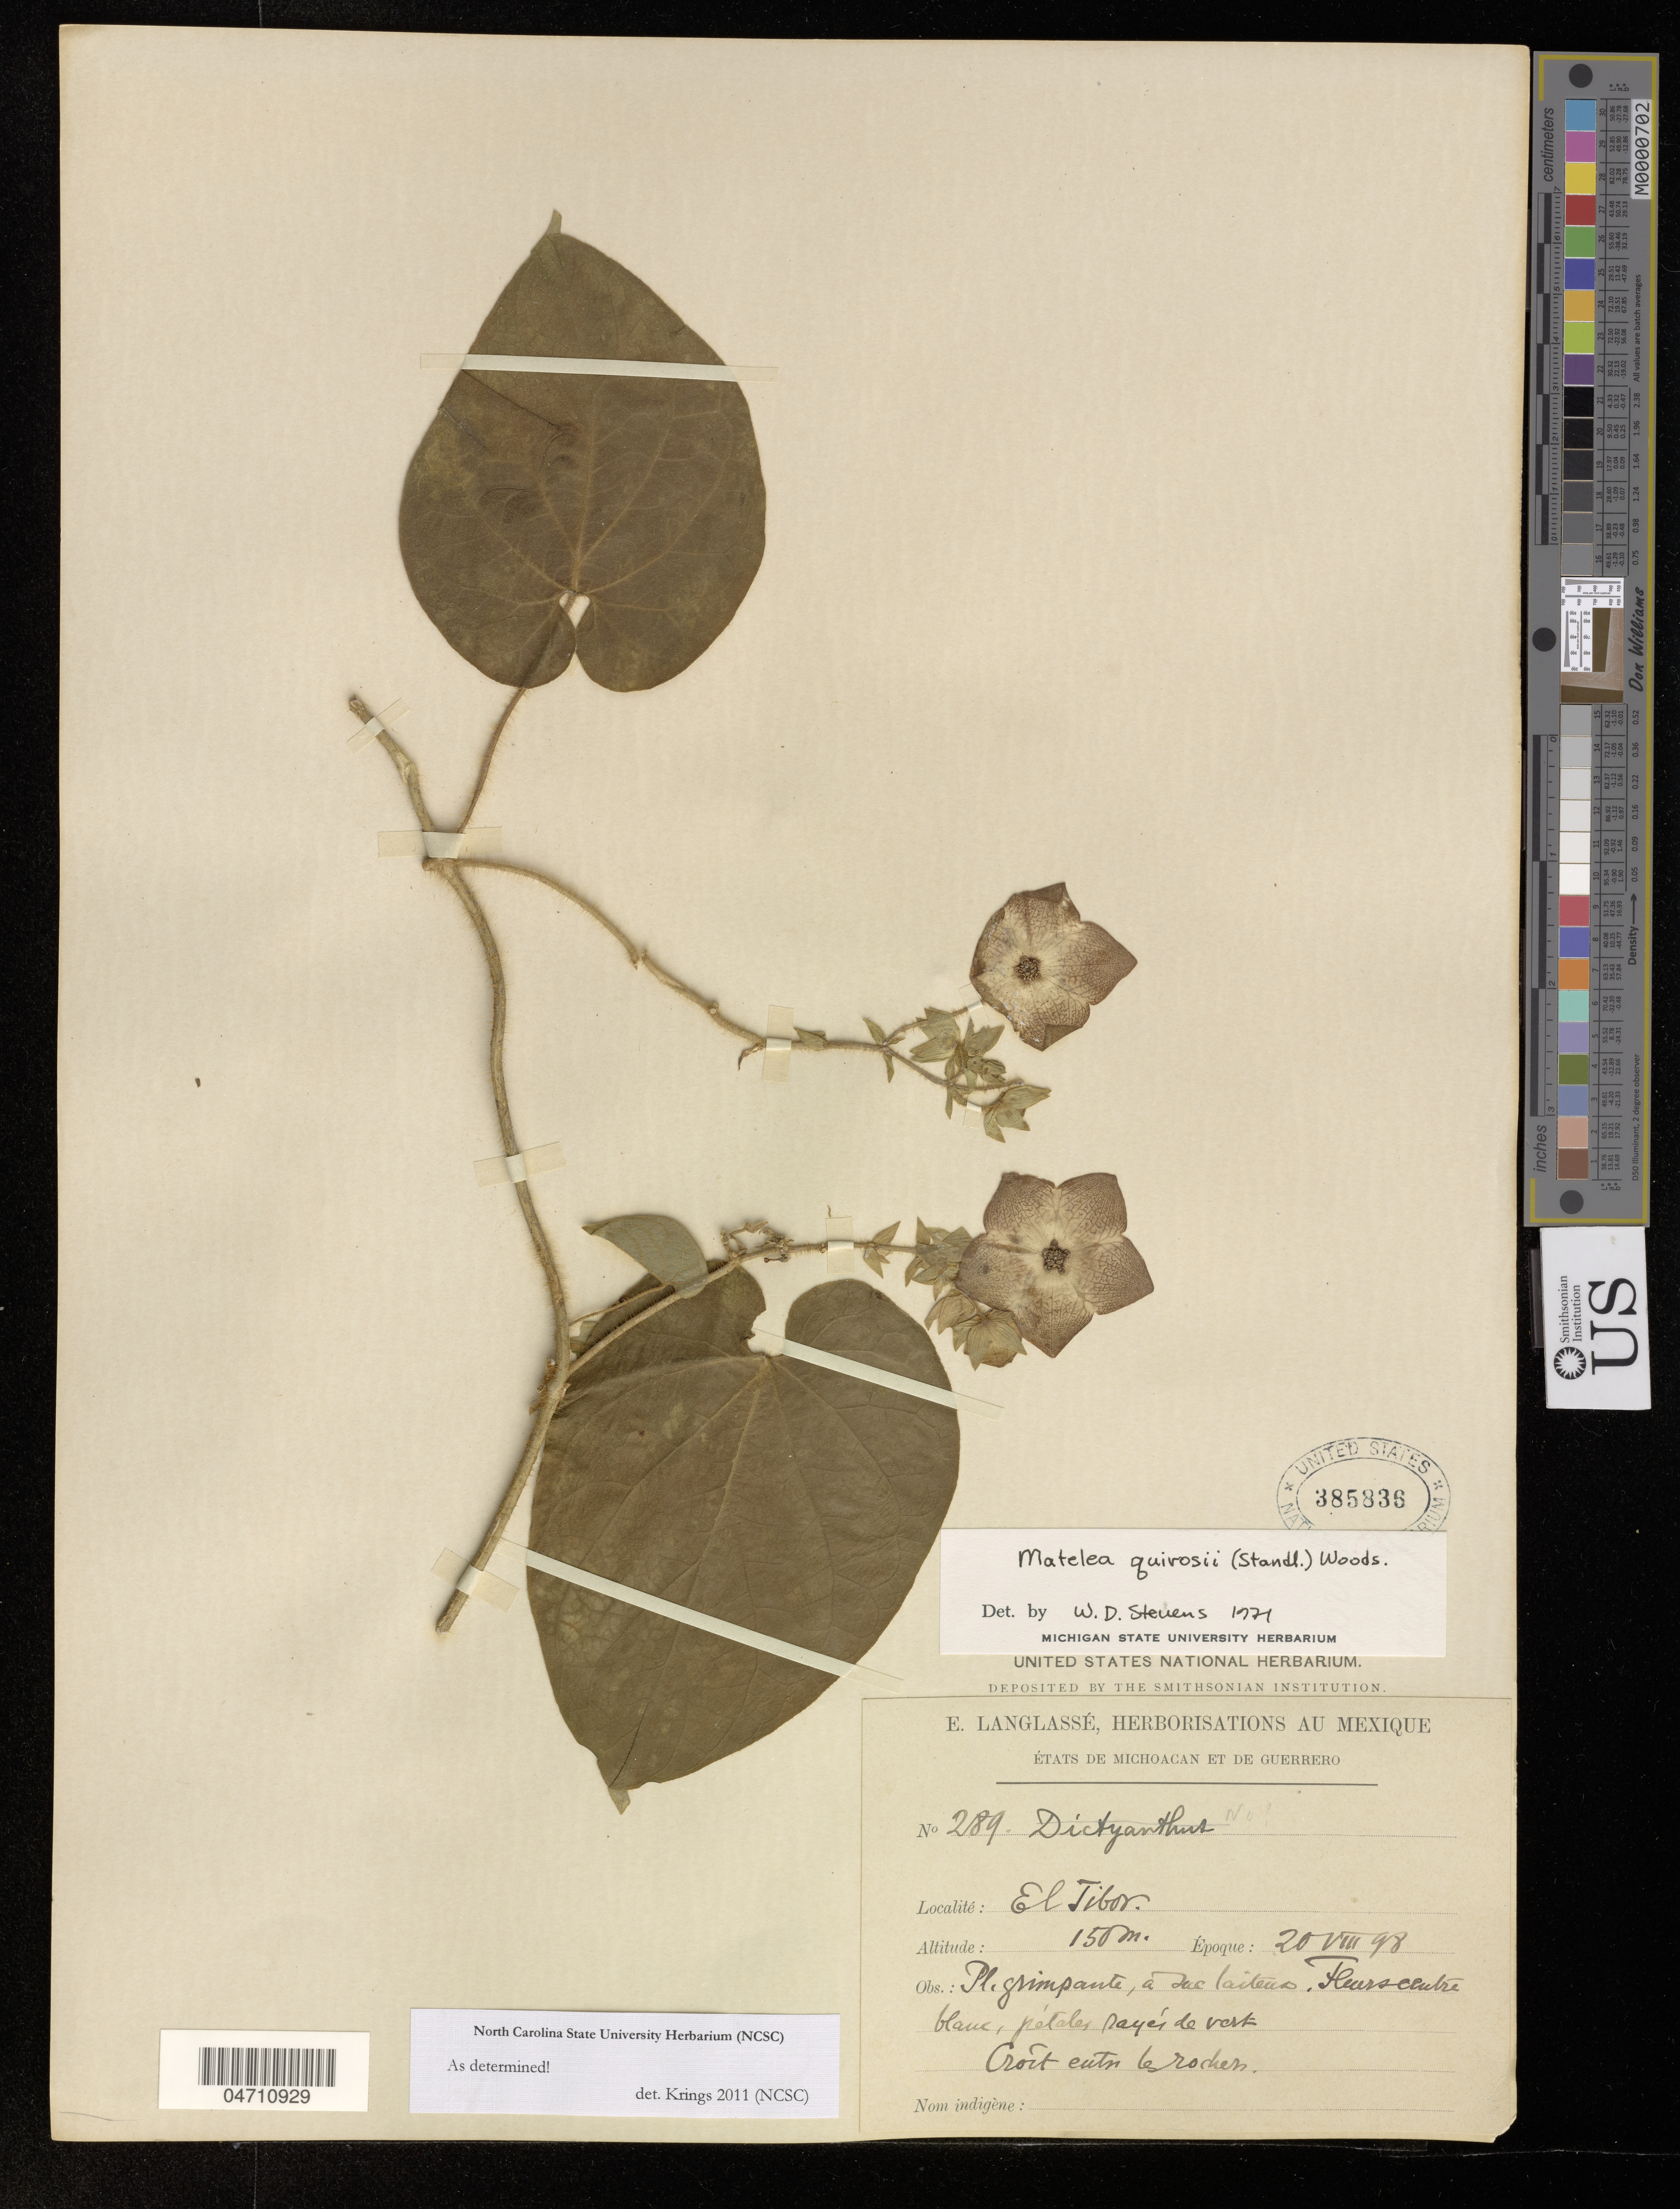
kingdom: Plantae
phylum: Tracheophyta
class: Magnoliopsida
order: Gentianales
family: Apocynaceae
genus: Matelea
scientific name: Matelea quirosii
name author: (Standl.) Woodson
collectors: E. Langlassé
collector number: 289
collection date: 1998-08-20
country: Mexico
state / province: Michoacán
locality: États de Michoagan et de Guerrero. El Tibor.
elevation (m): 150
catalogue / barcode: US 385836